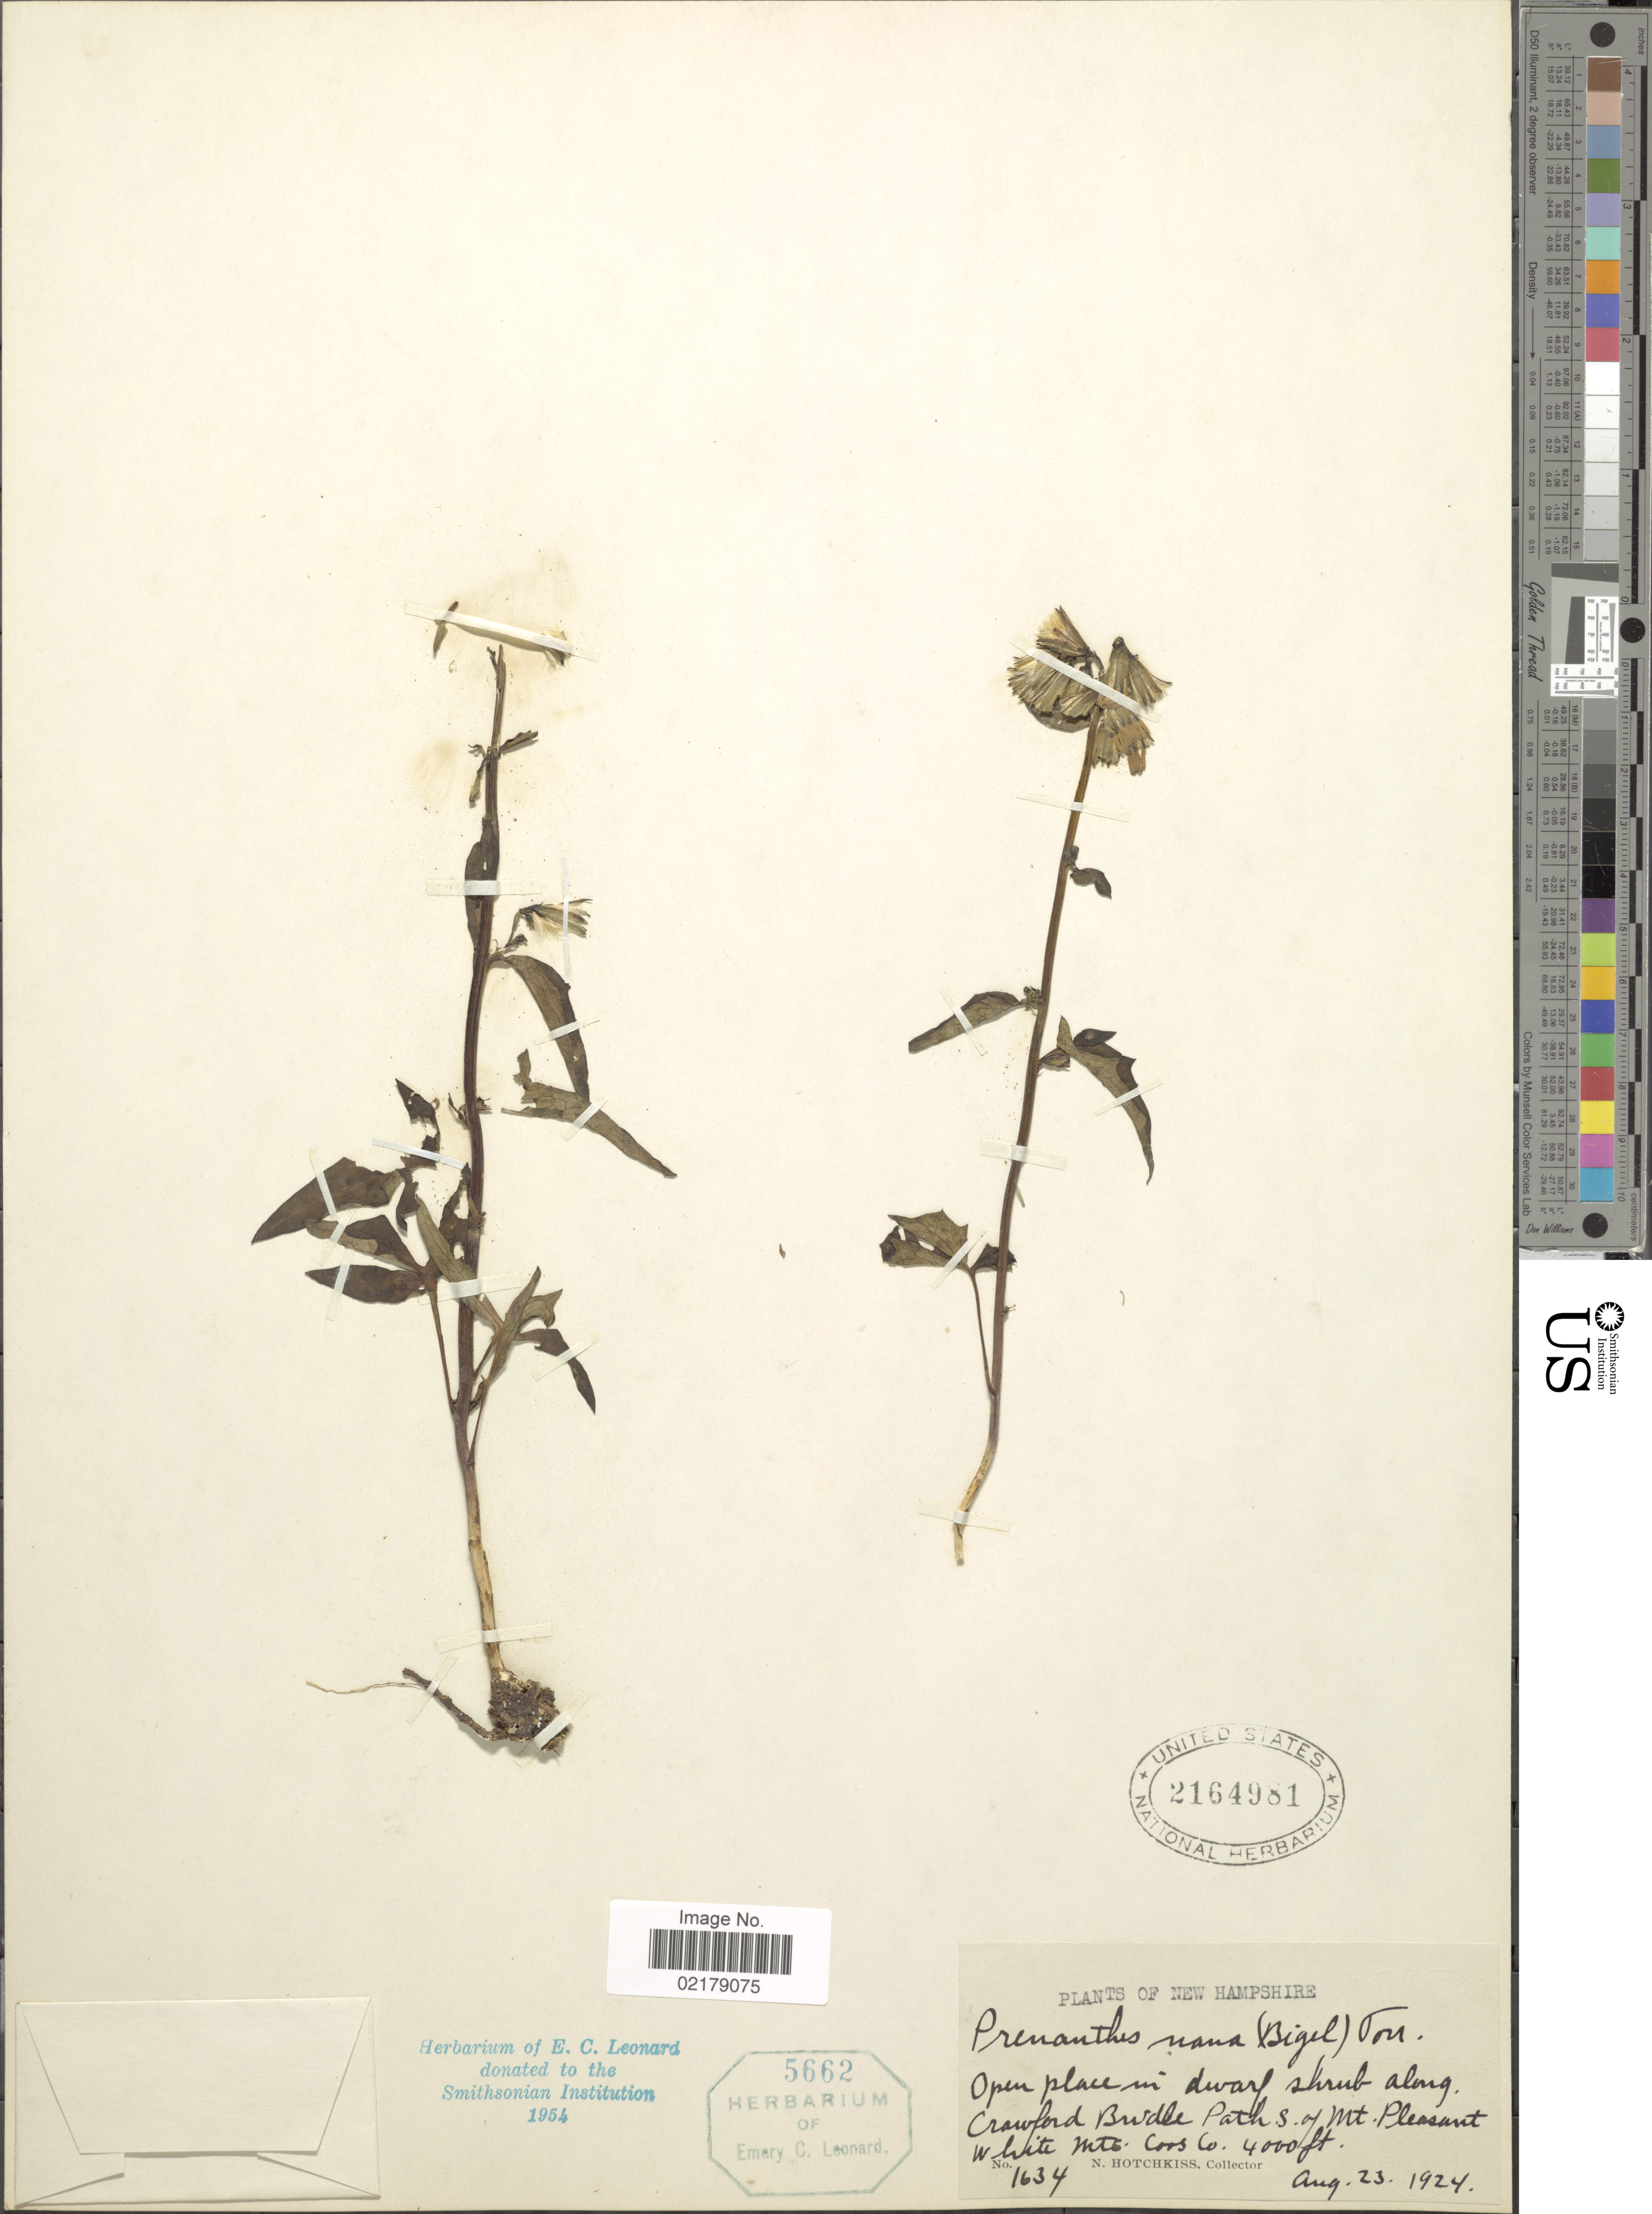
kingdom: Plantae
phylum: Tracheophyta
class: Magnoliopsida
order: Asterales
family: Asteraceae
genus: Nabalus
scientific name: Nabalus trifoliolatus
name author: Cass.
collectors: N. Hotchkiss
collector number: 1634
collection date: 1924-08-23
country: United States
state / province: New Hampshire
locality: Open place in dwarf shrub along Crawford Bridle Path S. of Mt. Pleasant White Mts. Coos Co.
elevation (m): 1219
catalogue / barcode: US 2164981